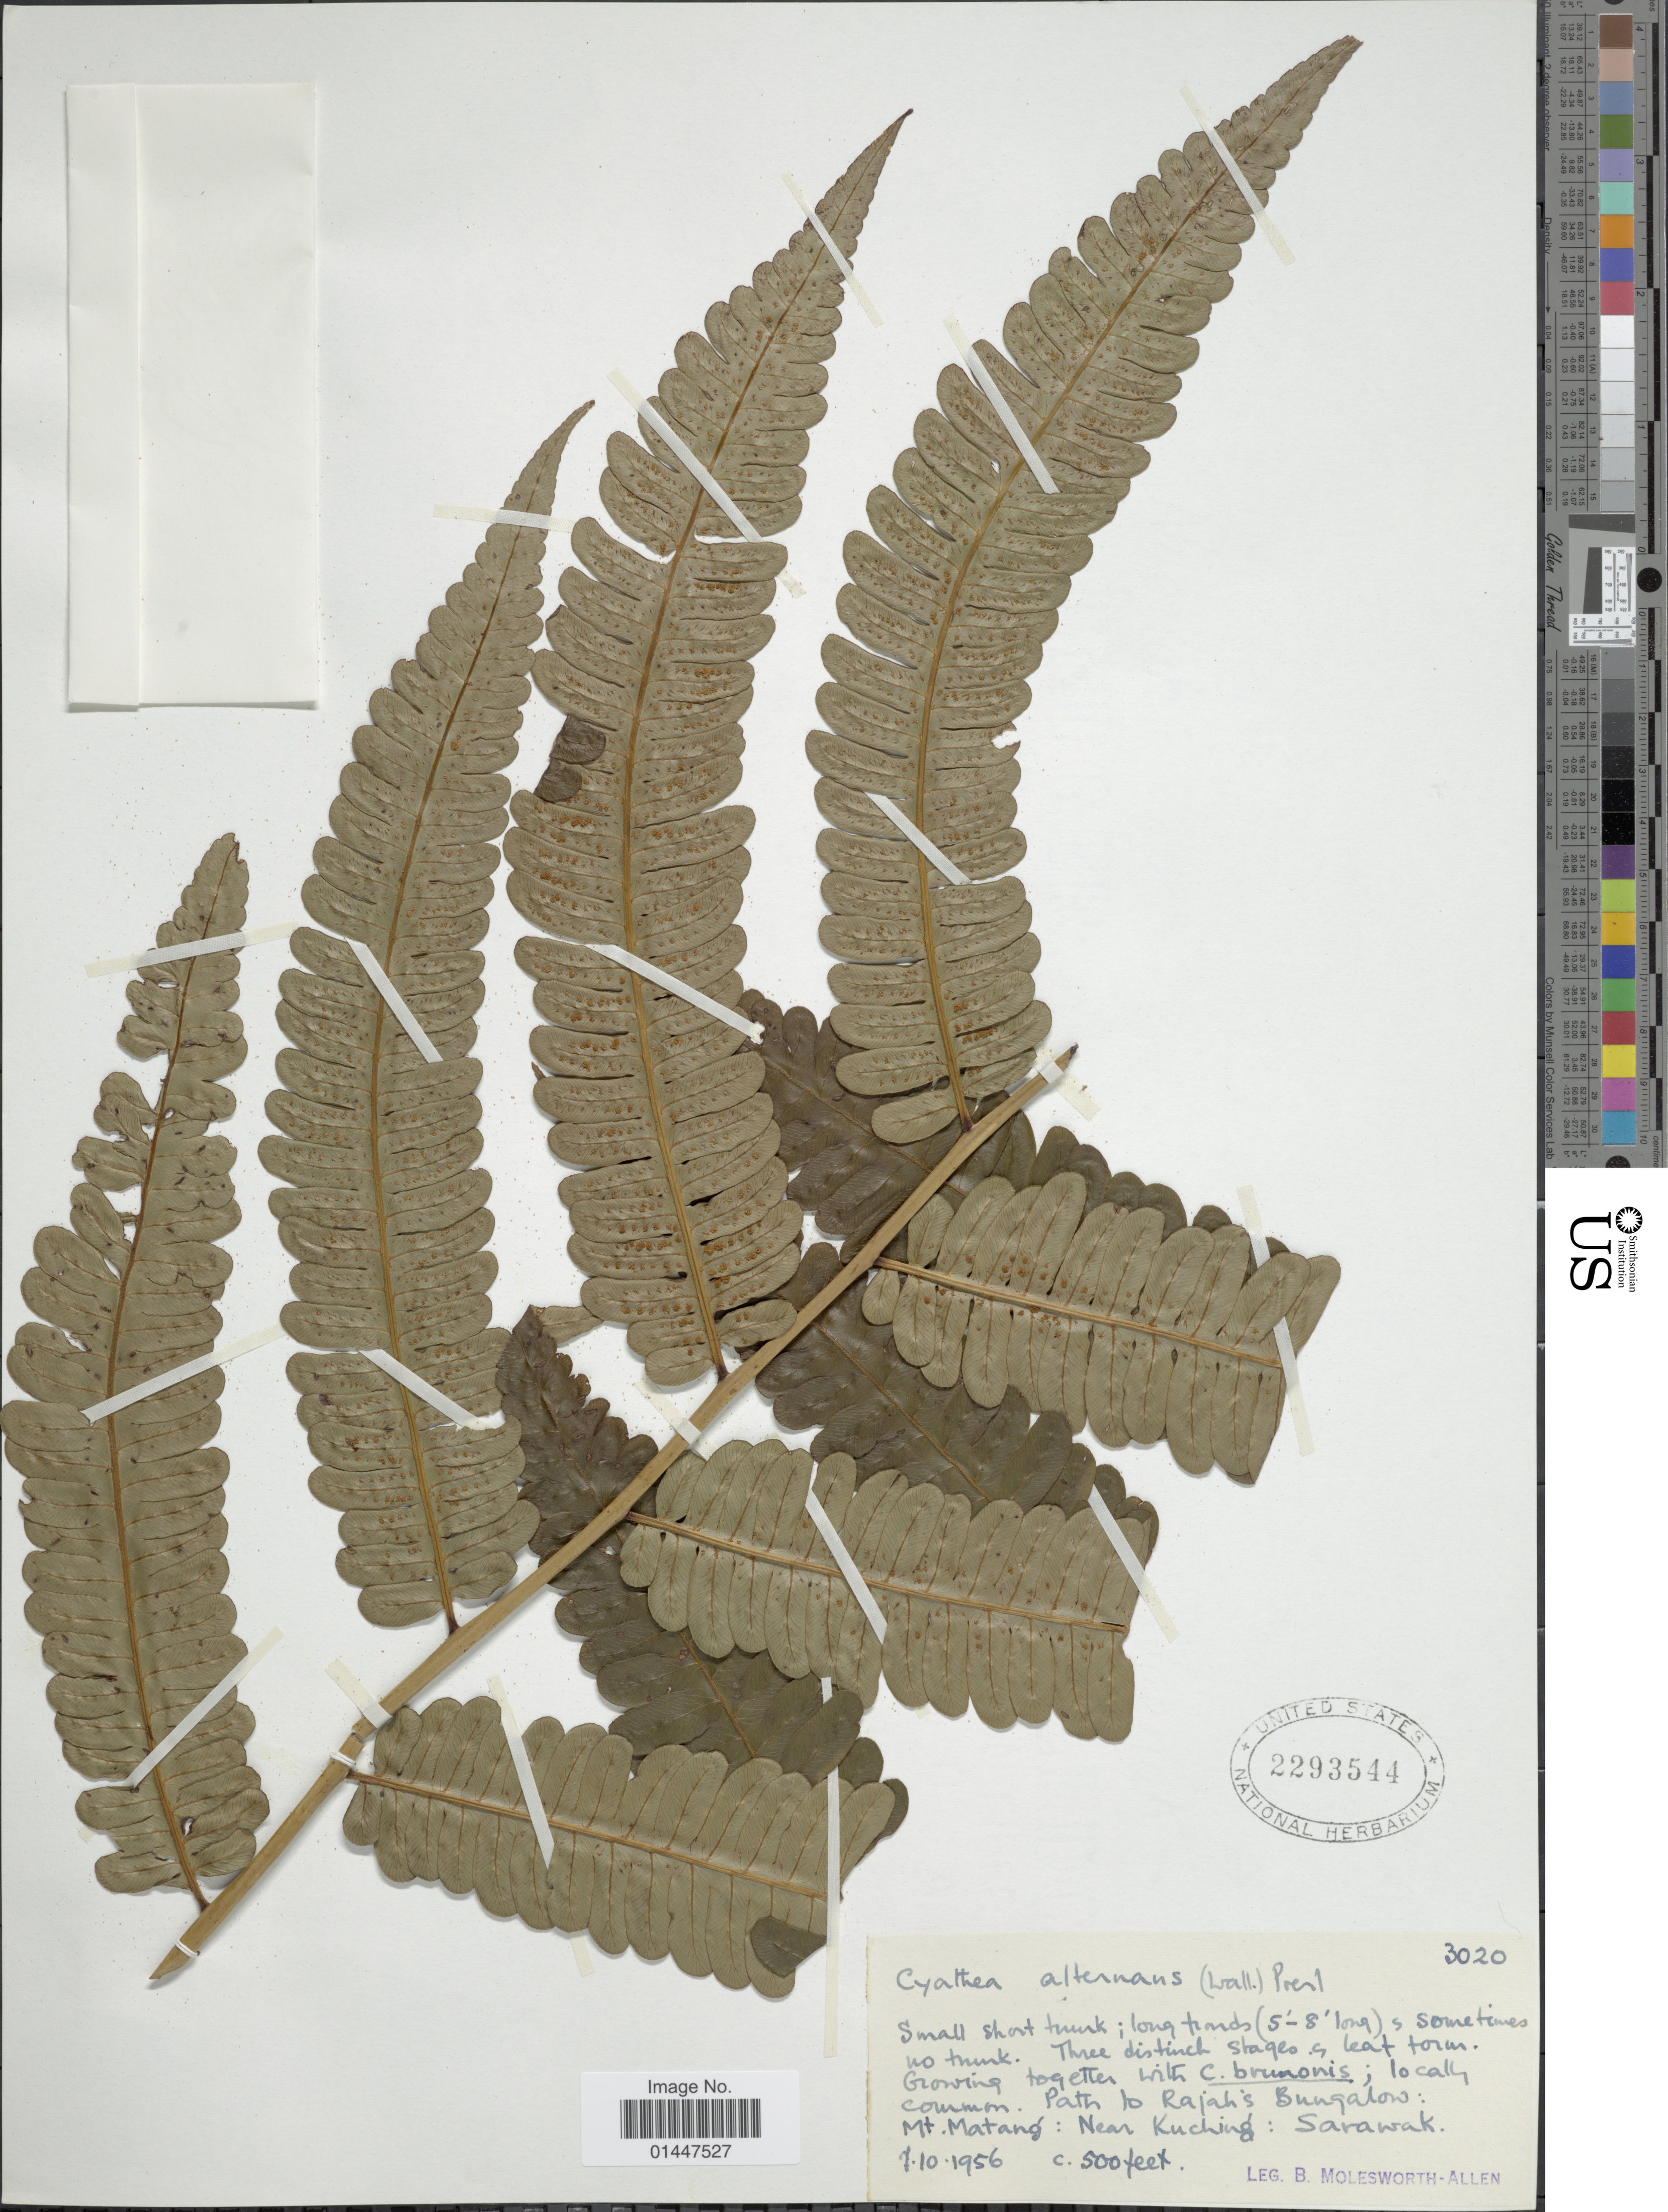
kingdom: Plantae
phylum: Tracheophyta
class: Polypodiopsida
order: Cyatheales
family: Cyatheaceae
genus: Sphaeropteris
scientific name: Sphaeropteris alternans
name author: (Wall. ex Hook.) R.M. Tryon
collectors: B. E. G. Molesworth-Allen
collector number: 3020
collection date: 1956-10-07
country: Malaysia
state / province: Sarawak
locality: Parth to Rajah's Bungalow: Mt. Matang: Near Kuching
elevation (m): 152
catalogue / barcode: US 2293544